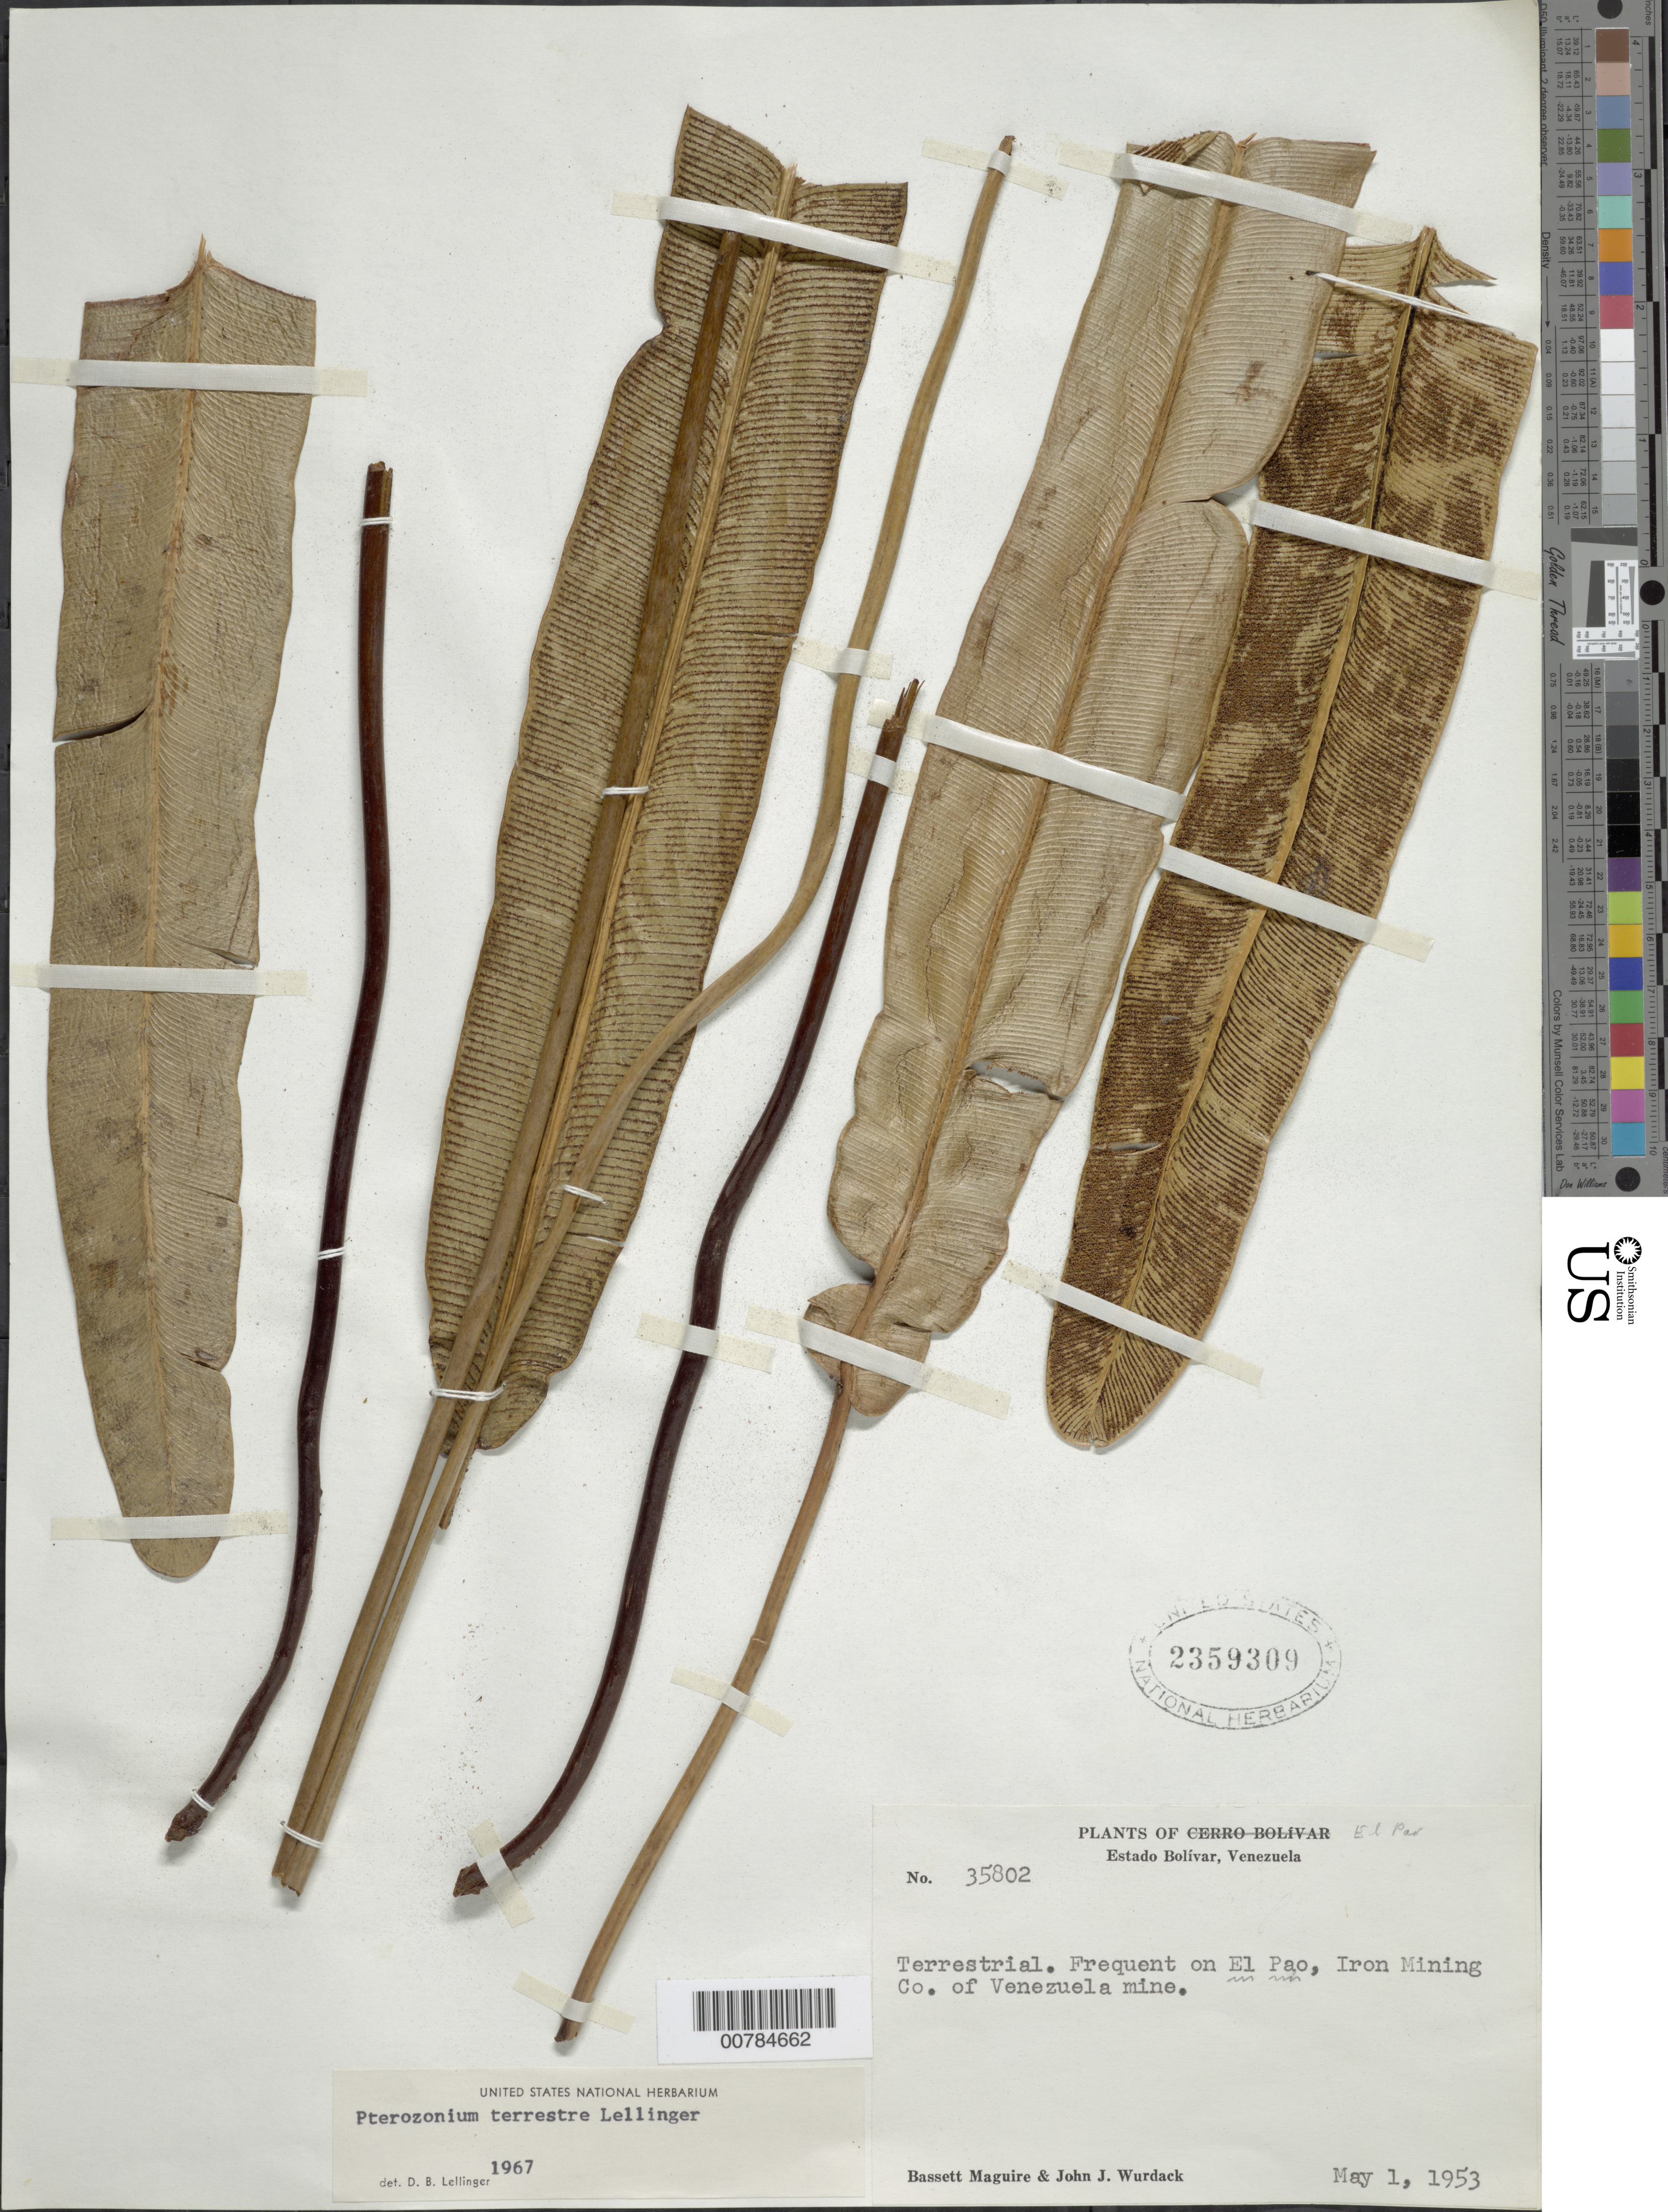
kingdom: Plantae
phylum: Tracheophyta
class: Polypodiopsida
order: Polypodiales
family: Pteridaceae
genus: Pterozonium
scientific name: Pterozonium terrestre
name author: Lellinger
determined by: Lellinger, David B., (BOT), Smithsonian Institution - National Museum of Natural History (UNITED STATES)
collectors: B. Maguire & J. J. Wurdack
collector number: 35802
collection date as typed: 1-May-53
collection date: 1953-05-01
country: Venezuela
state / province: Bolívar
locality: El Pao, Iron Mining Company of Venezuela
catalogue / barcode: US 2359309